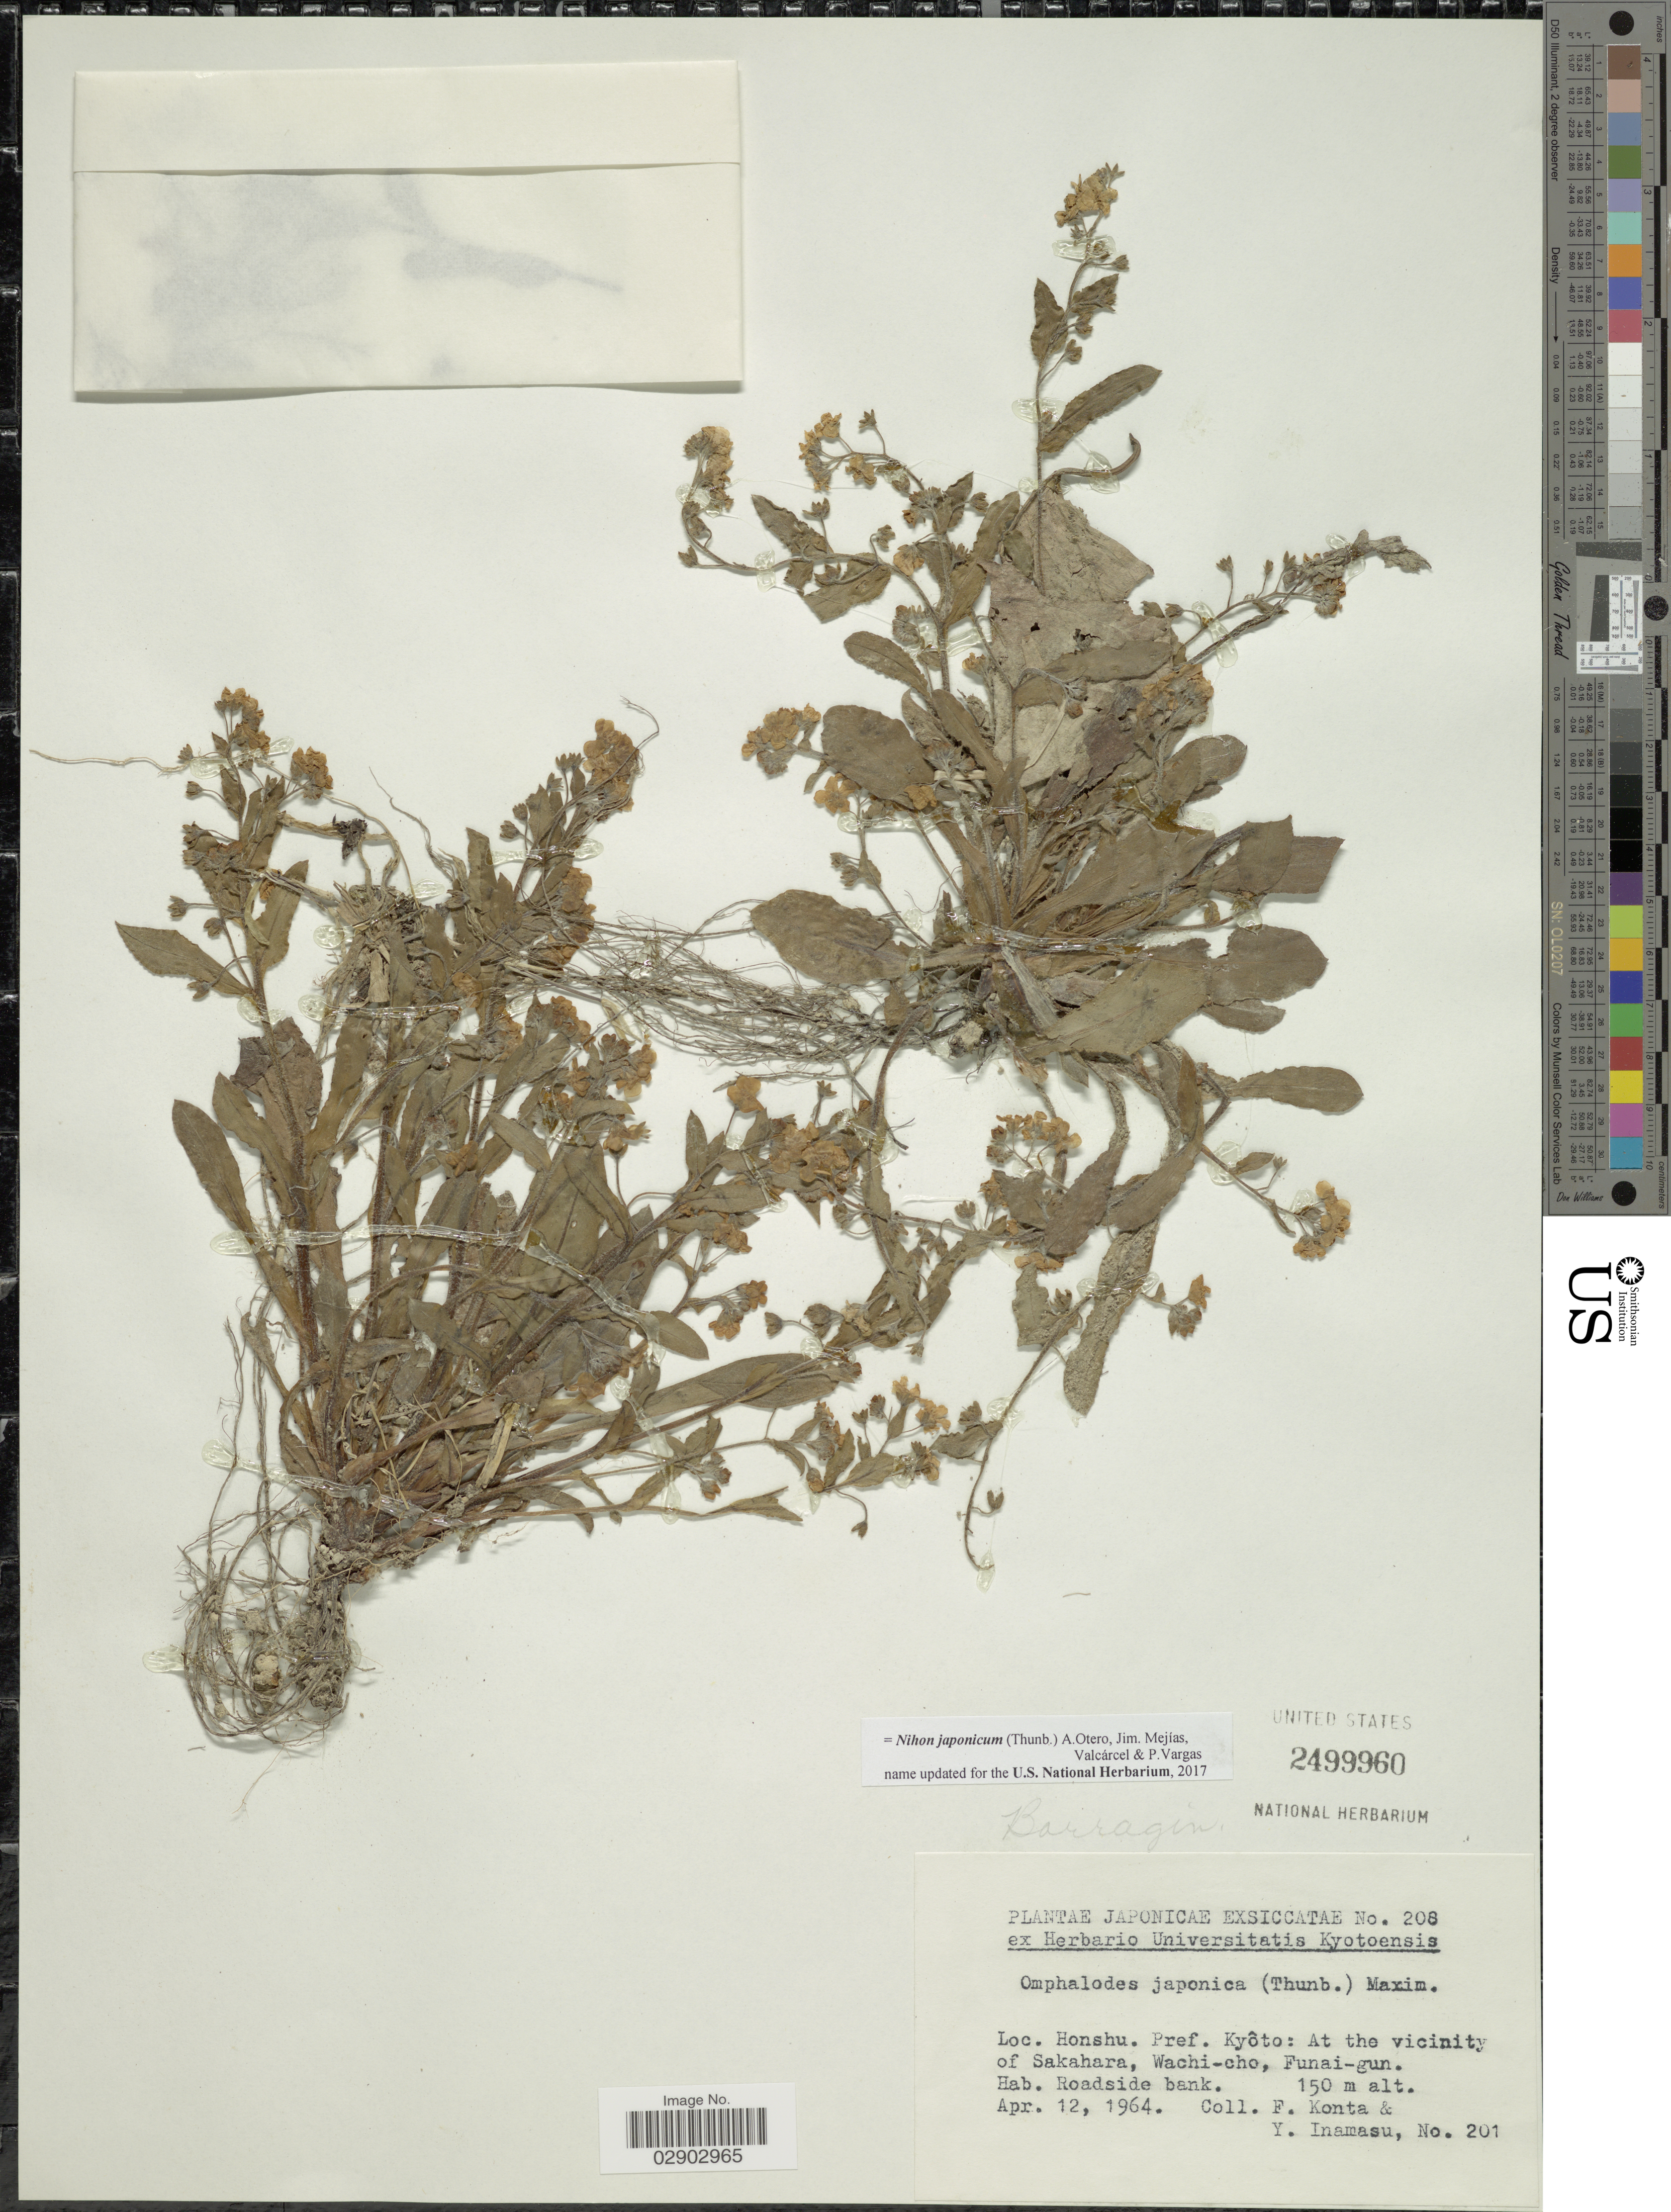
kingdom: Plantae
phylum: Tracheophyta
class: Magnoliopsida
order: Boraginales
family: Boraginaceae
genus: Nihon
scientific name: Nihon japonicum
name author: (Thunb.) A.Otero et al.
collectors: F. Konta & Y. Inamasu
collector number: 201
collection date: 1964-04-12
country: Japan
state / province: Kyoto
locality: Honshu. Pref. Kyôto: At the vicinity of Sakahara, Wachi-cho, Funai-gun.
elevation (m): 150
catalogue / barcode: US 2499960